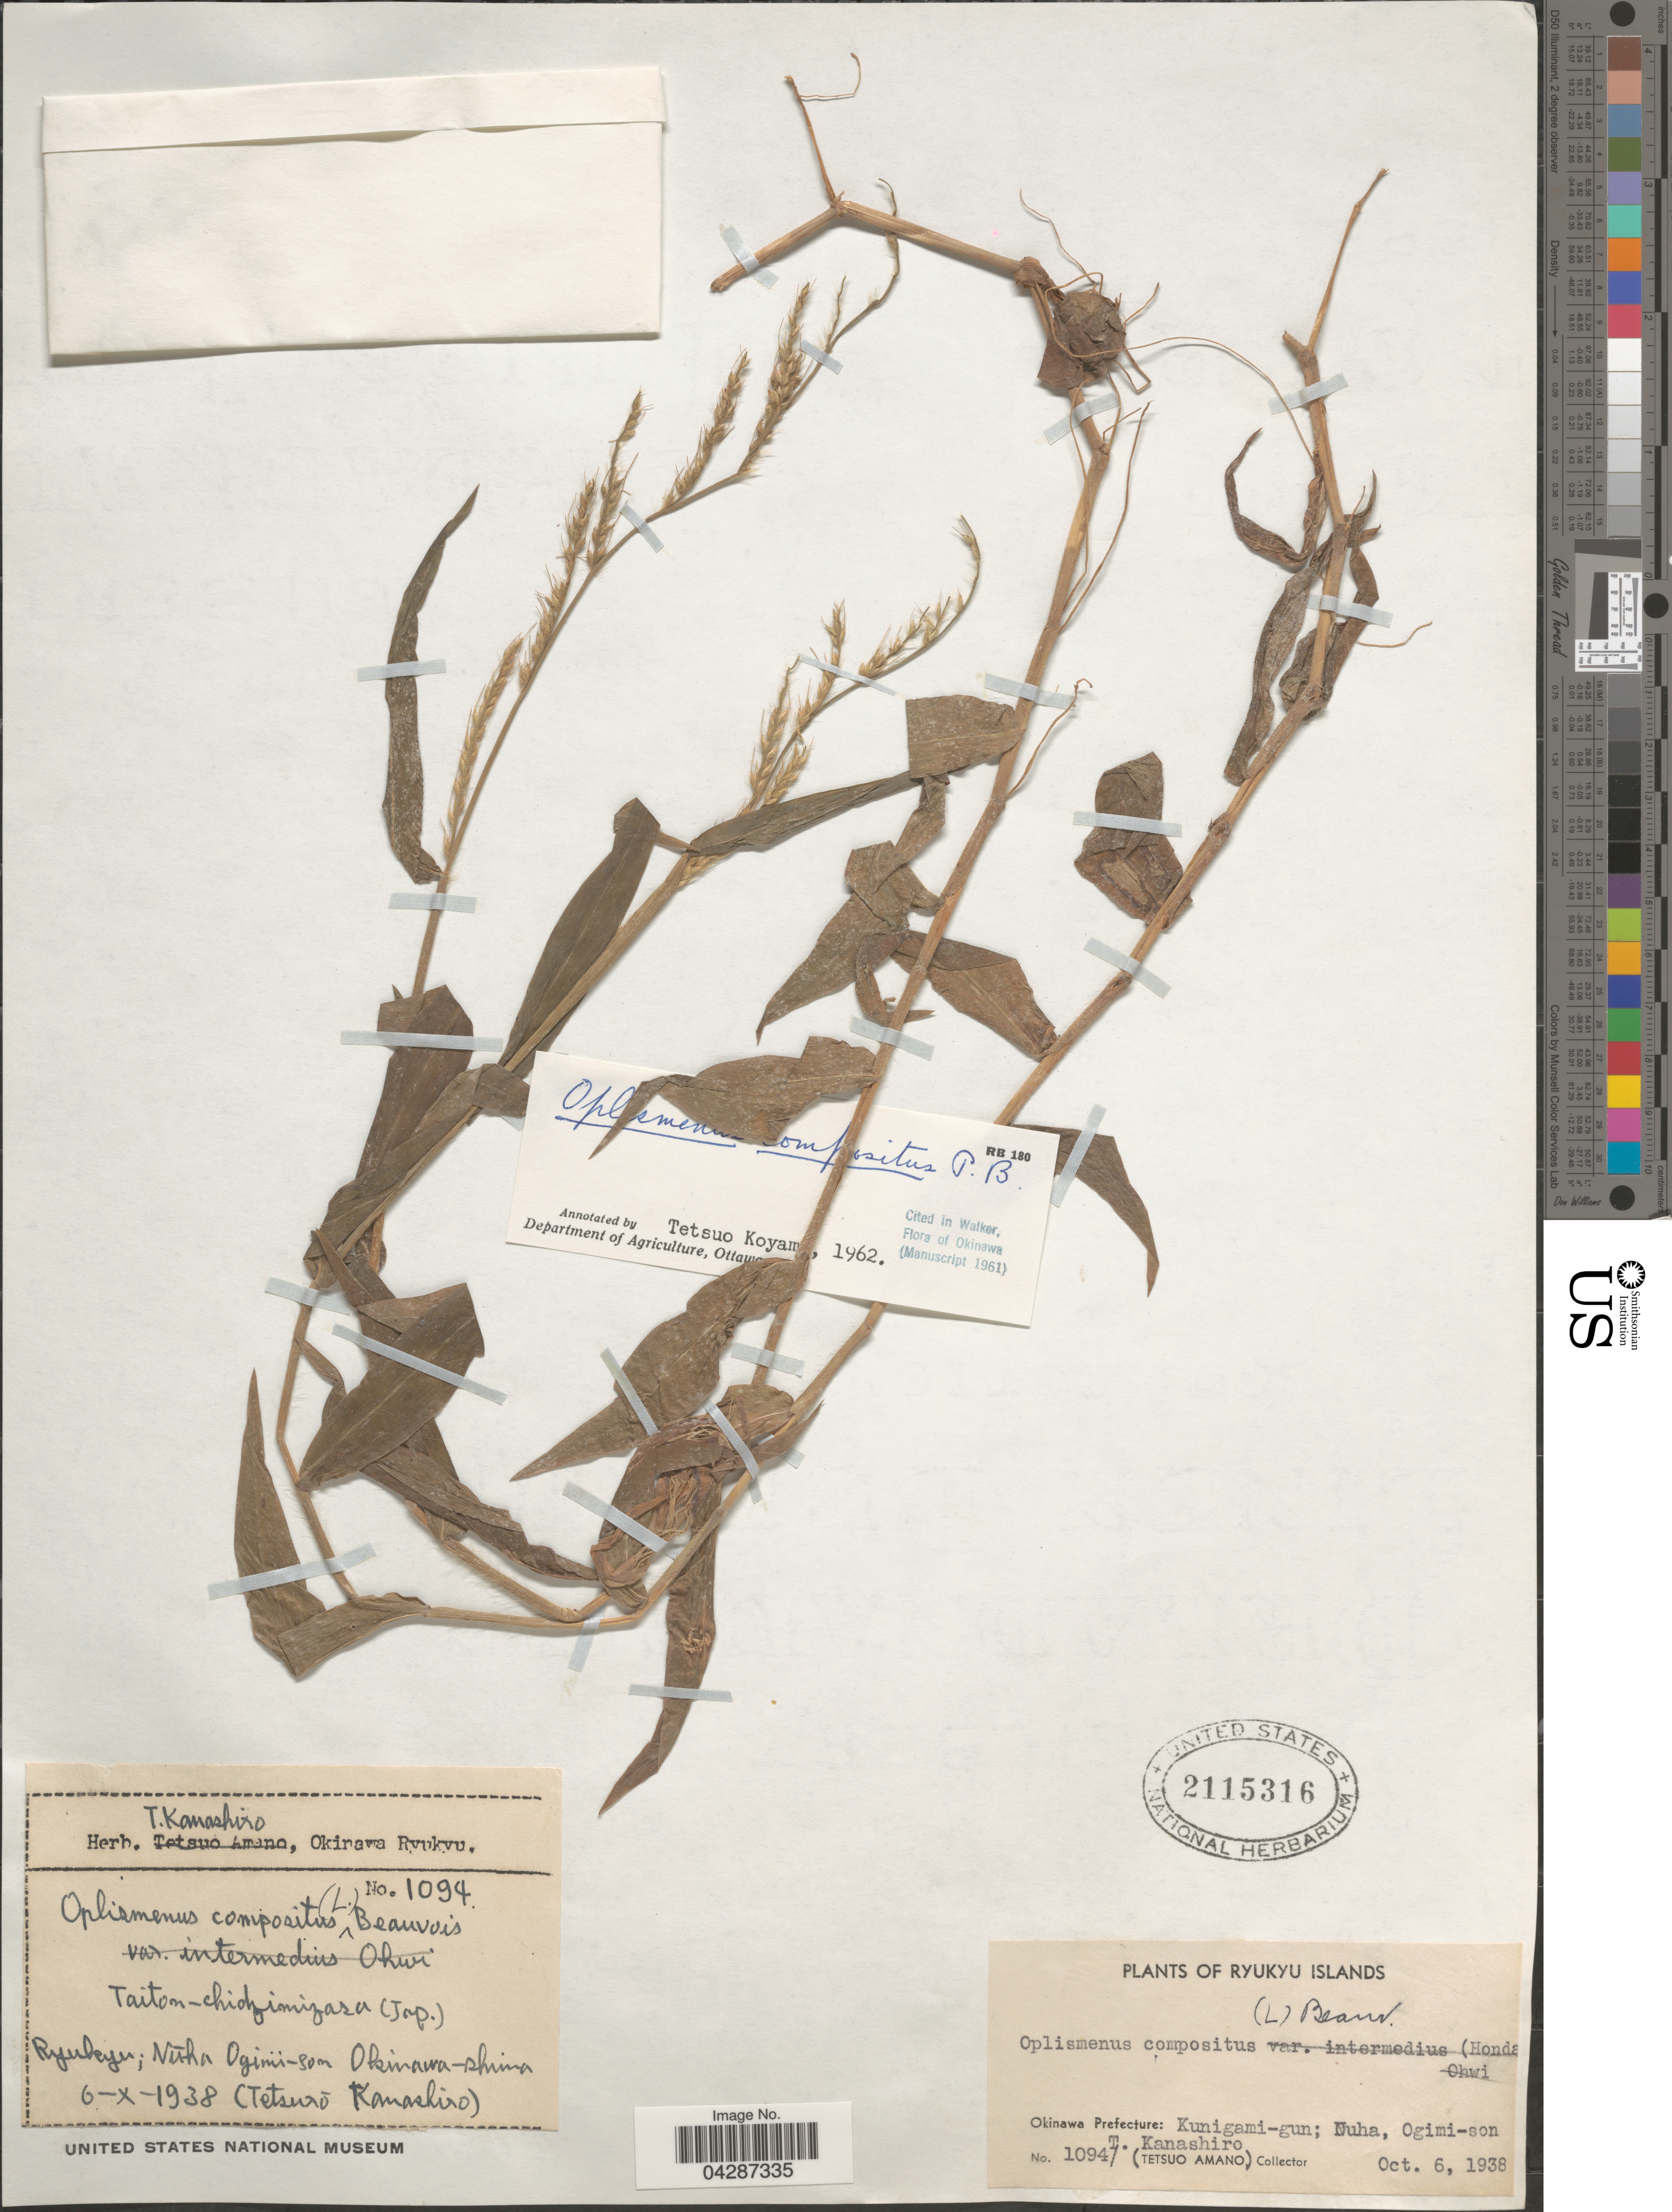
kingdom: Plantae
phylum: Tracheophyta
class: Liliopsida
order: Poales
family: Poaceae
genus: Oplismenus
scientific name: Oplismenus compositus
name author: (L.) P. Beauv.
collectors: T. Kanashiro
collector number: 1094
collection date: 1938-10-06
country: Japan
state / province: Okinawa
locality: Ryukyu Islands. Okinawa Prefecture: Kunigami-gun; Nuha, Ogimi-son.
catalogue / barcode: US 2115316